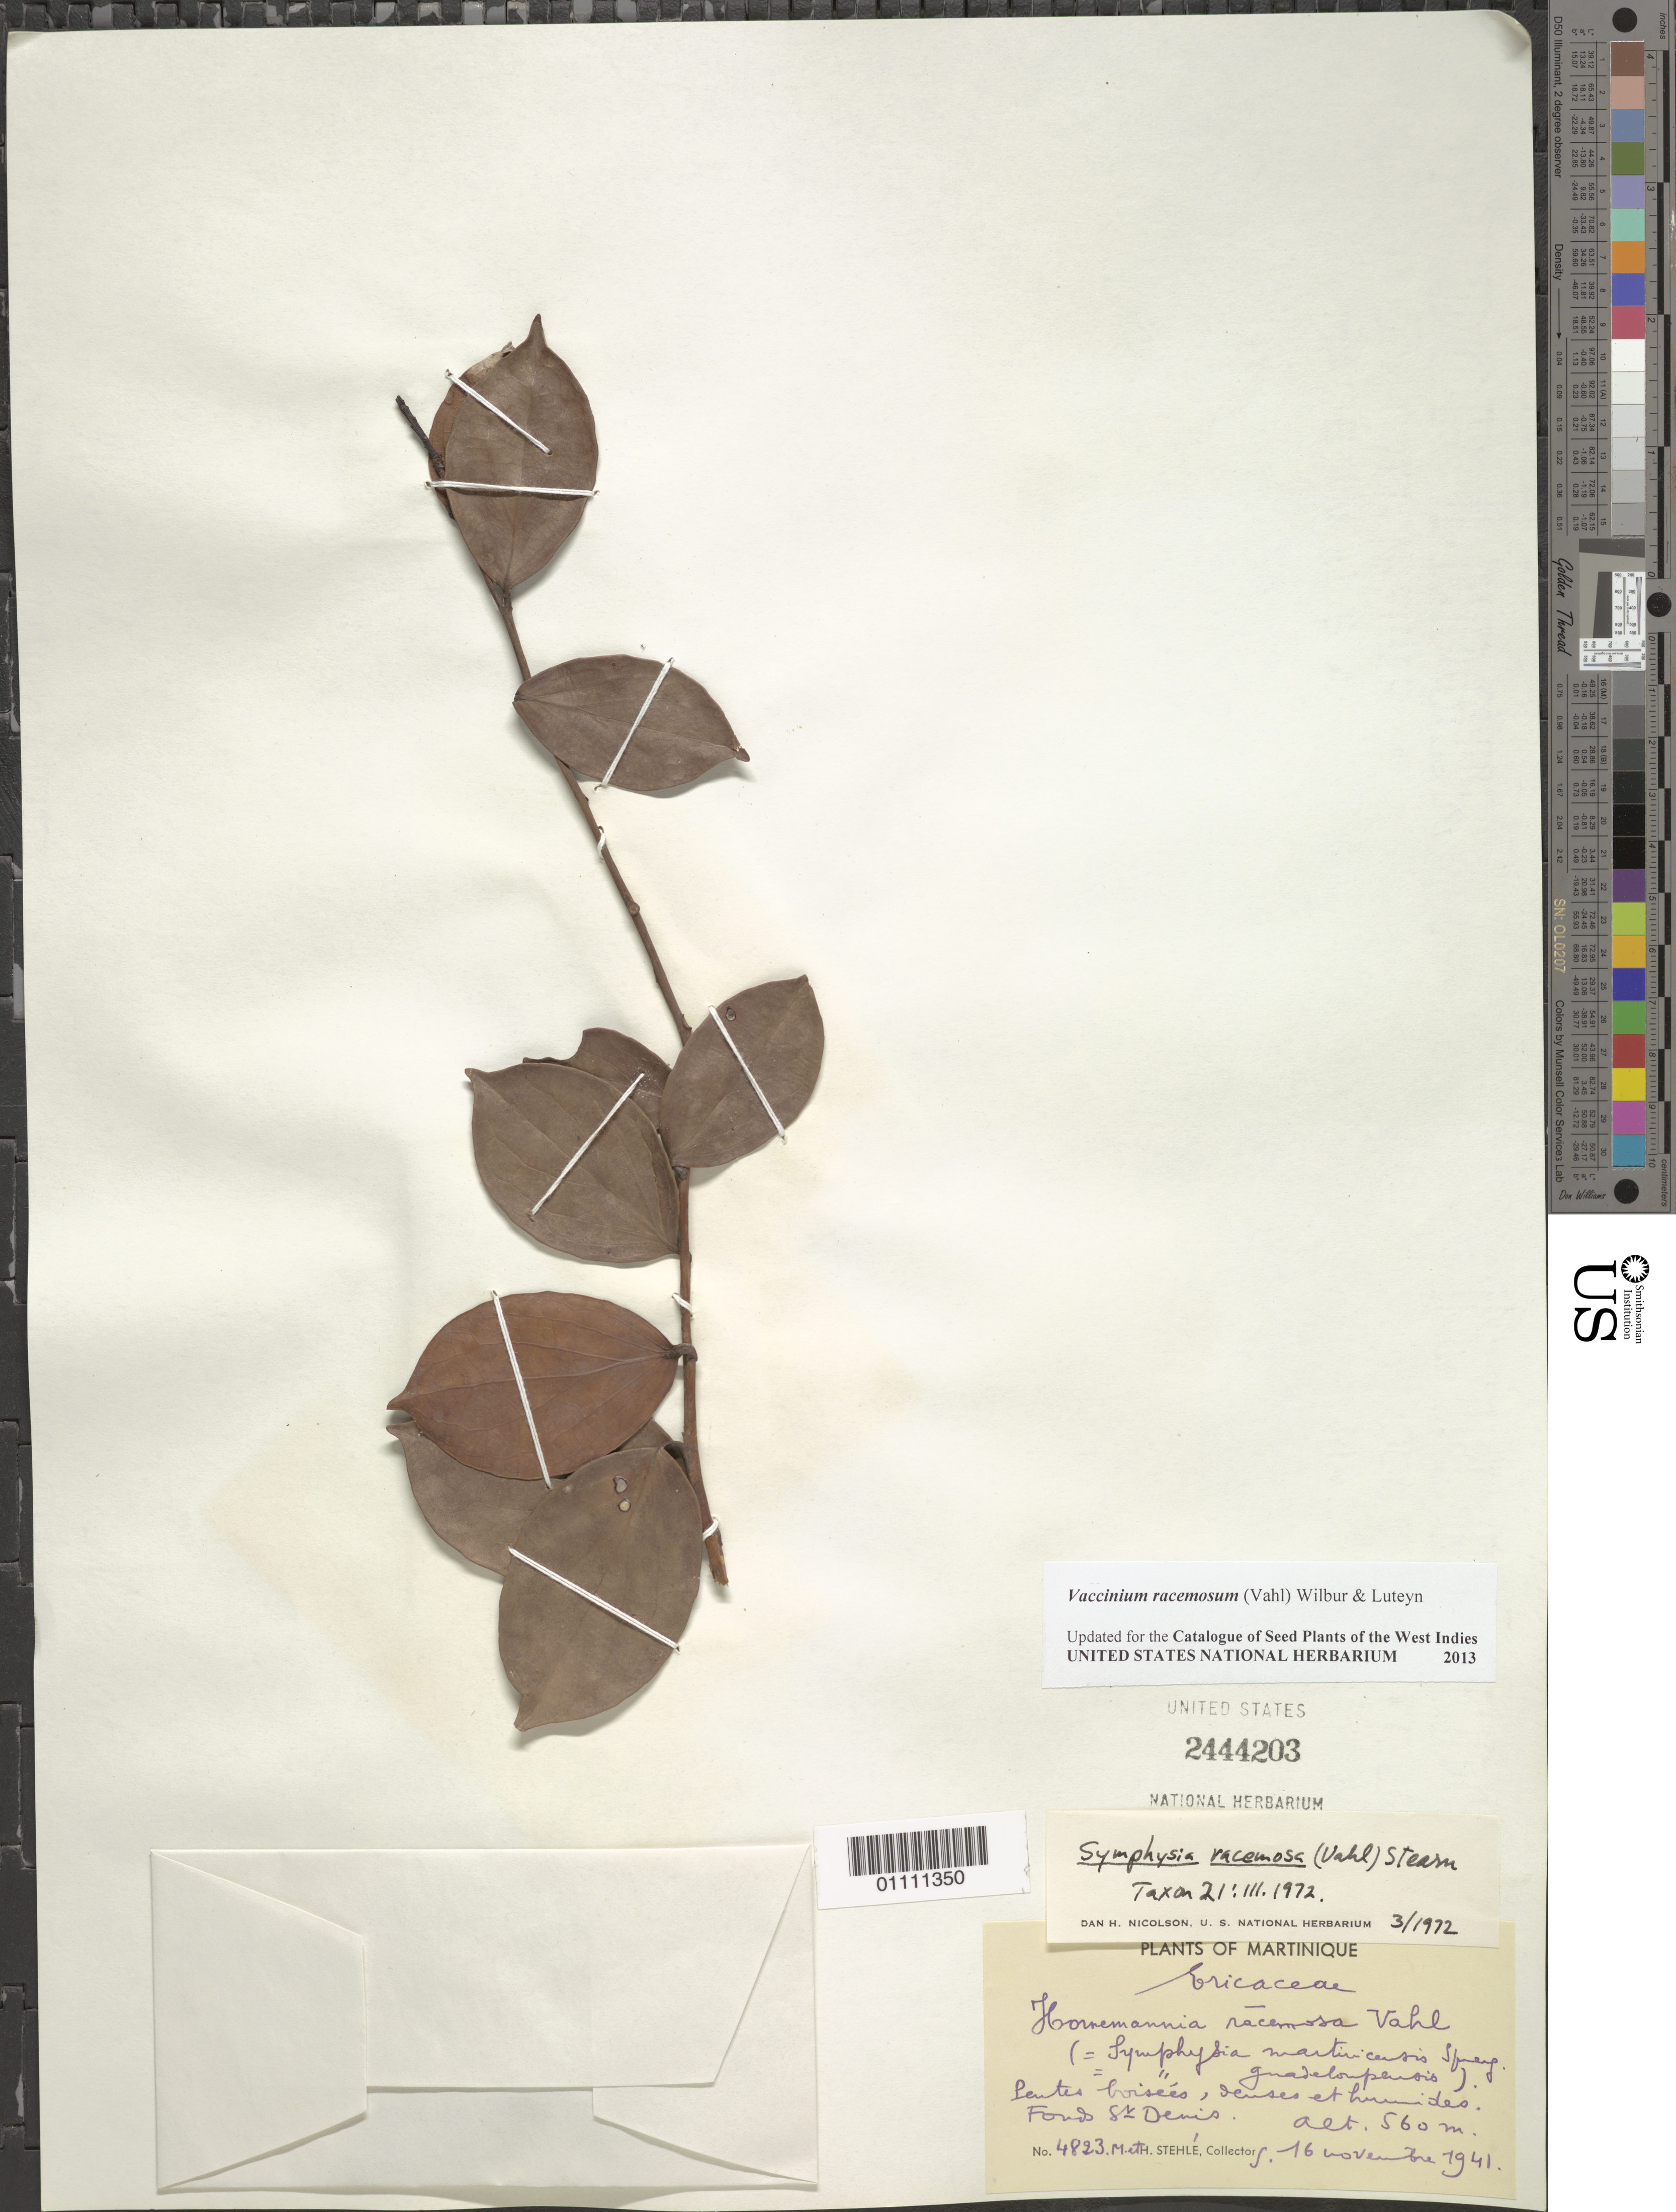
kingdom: Plantae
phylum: Tracheophyta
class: Magnoliopsida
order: Ericales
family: Ericaceae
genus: Vaccinium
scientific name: Vaccinium racemosum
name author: (Vahl) Wilbur & Luteyn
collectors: M. Stehlé & H. Stehlé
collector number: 4823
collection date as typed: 16 Nov 1941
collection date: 1941-11-16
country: Martinique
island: Martinique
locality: deuses et humides. Fous St. Denis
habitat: Pentes boiseés, dense et humides.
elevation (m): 560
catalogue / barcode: US 2444203